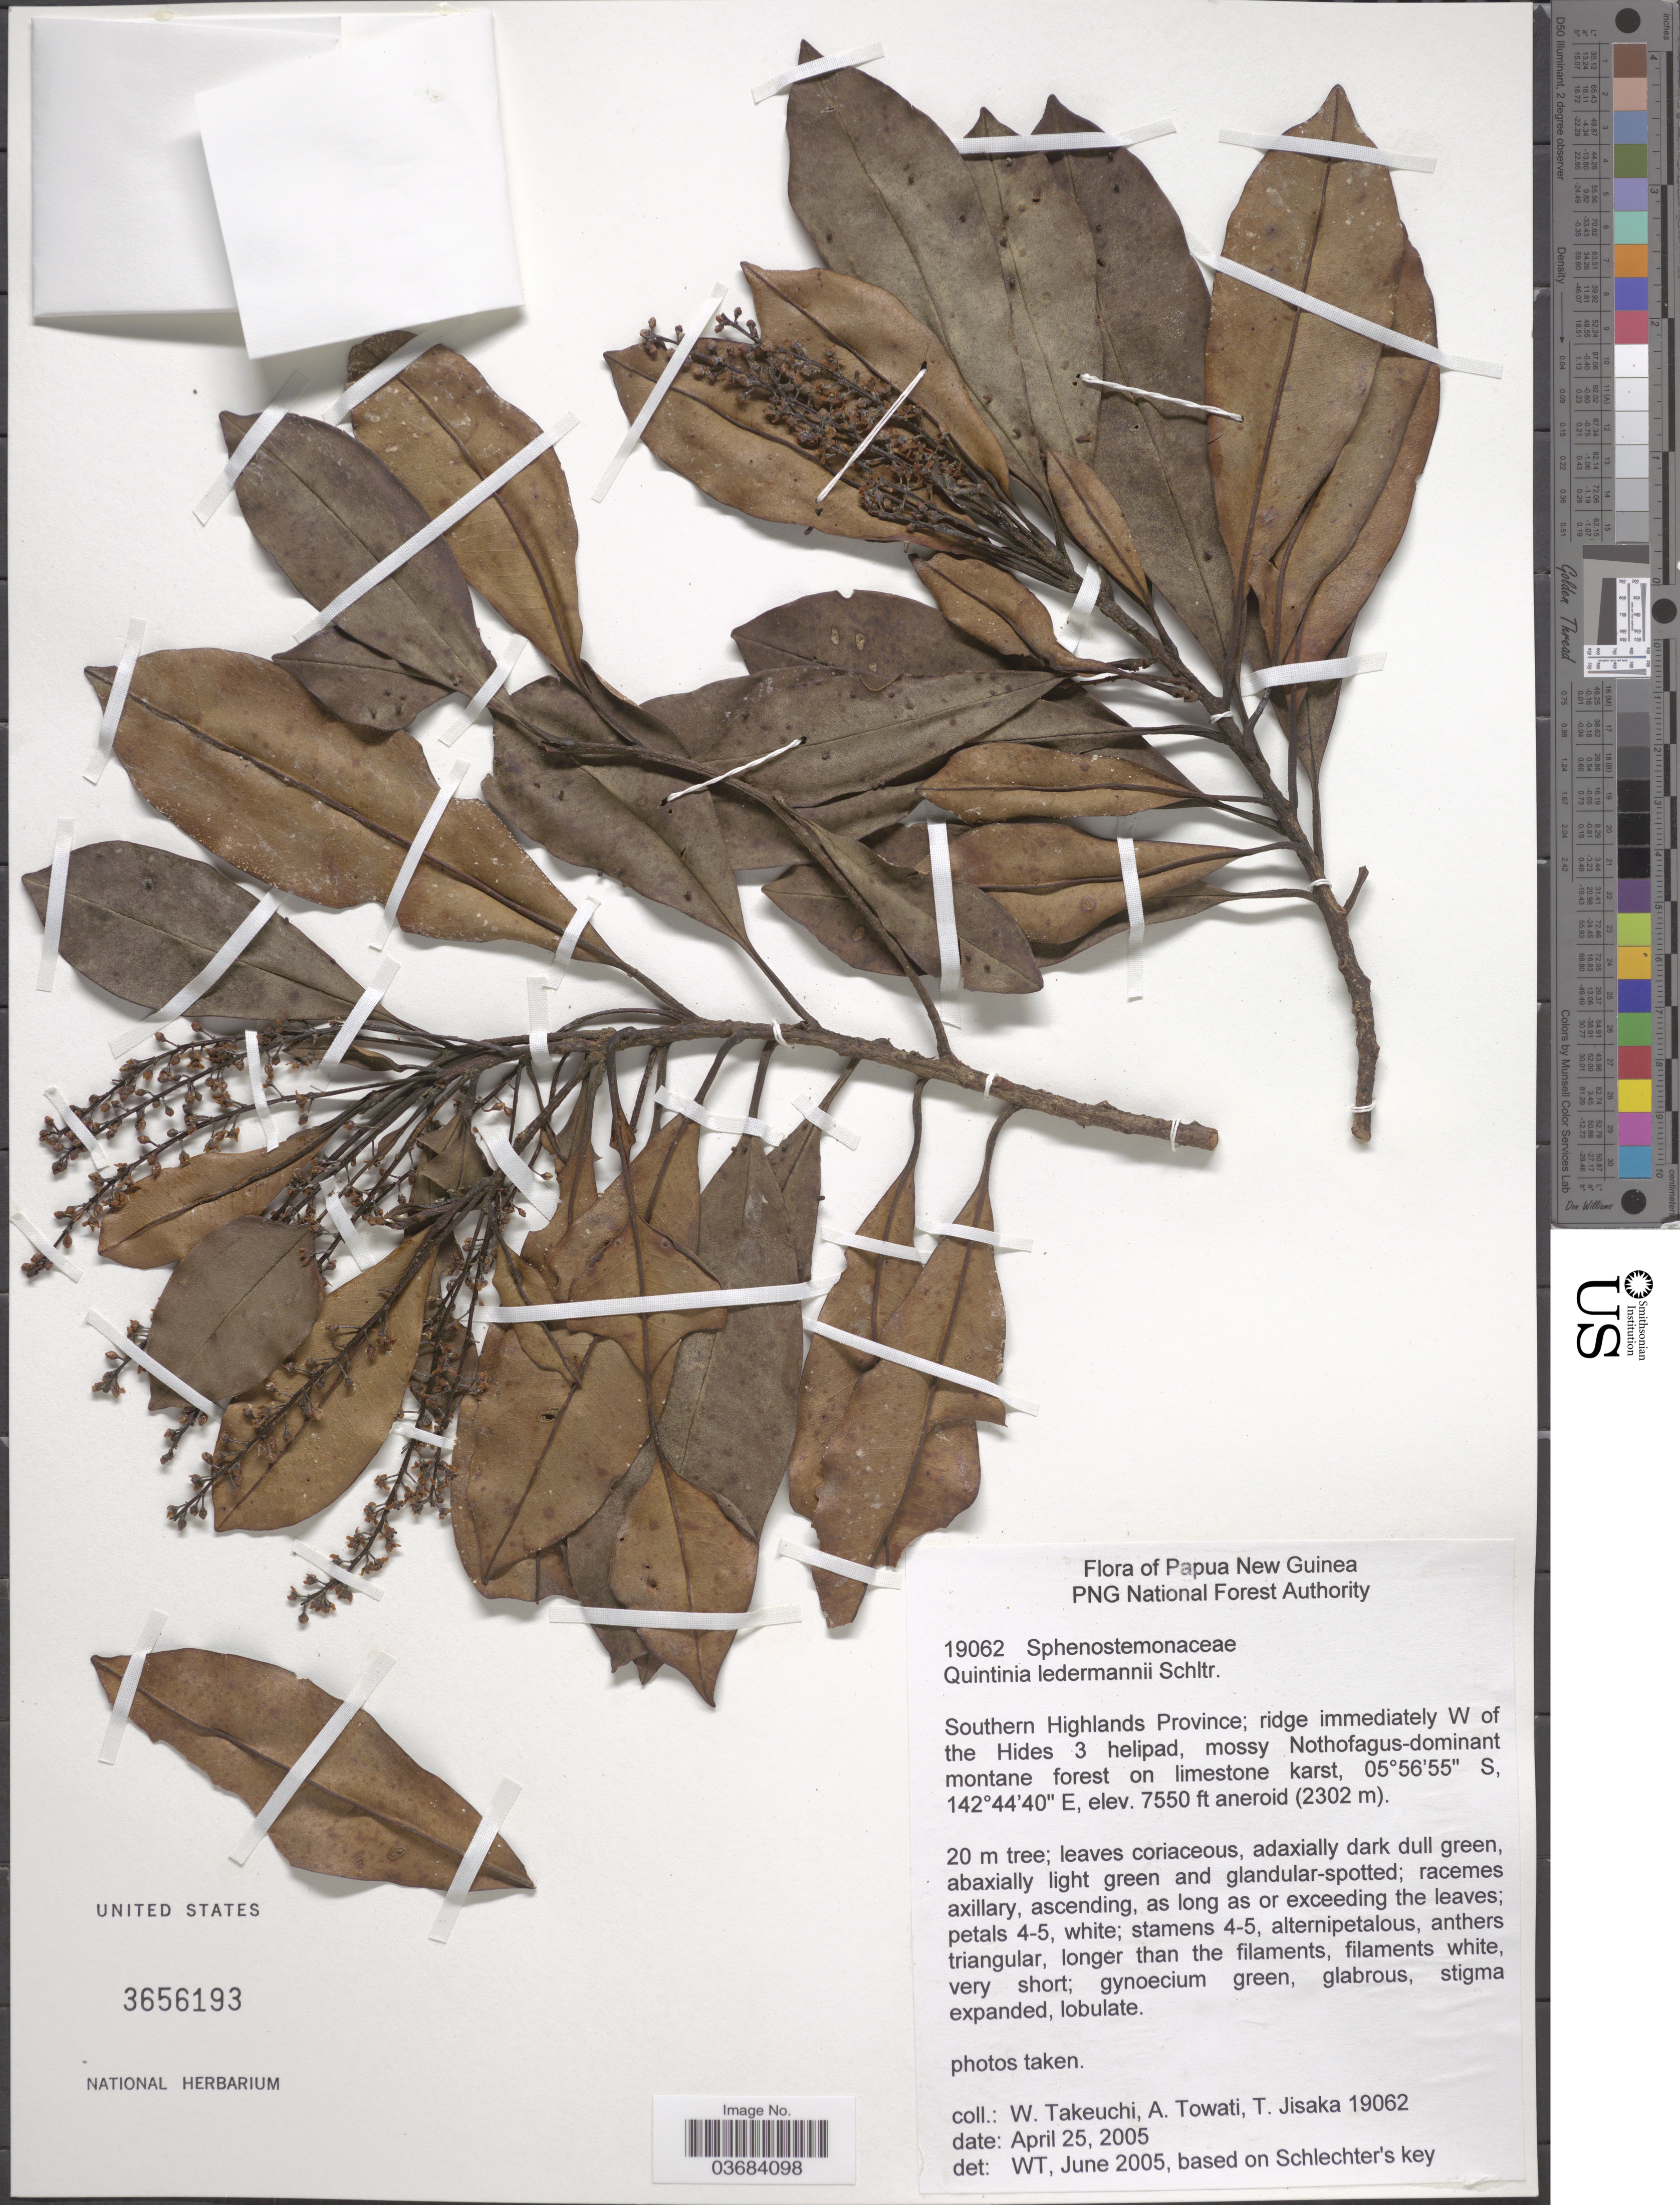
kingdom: Plantae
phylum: Tracheophyta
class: Magnoliopsida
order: Paracryphiales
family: Paracryphiaceae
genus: Quintinia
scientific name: Quintinia ledermannii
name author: Schltr.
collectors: W. Takeuchi, A. Towati & T. Jisaka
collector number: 19062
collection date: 2005-04-25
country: Papua New Guinea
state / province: Southern Highlands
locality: Ridge immediately W of the Hides 3 helipad.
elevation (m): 2301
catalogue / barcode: US 3656193